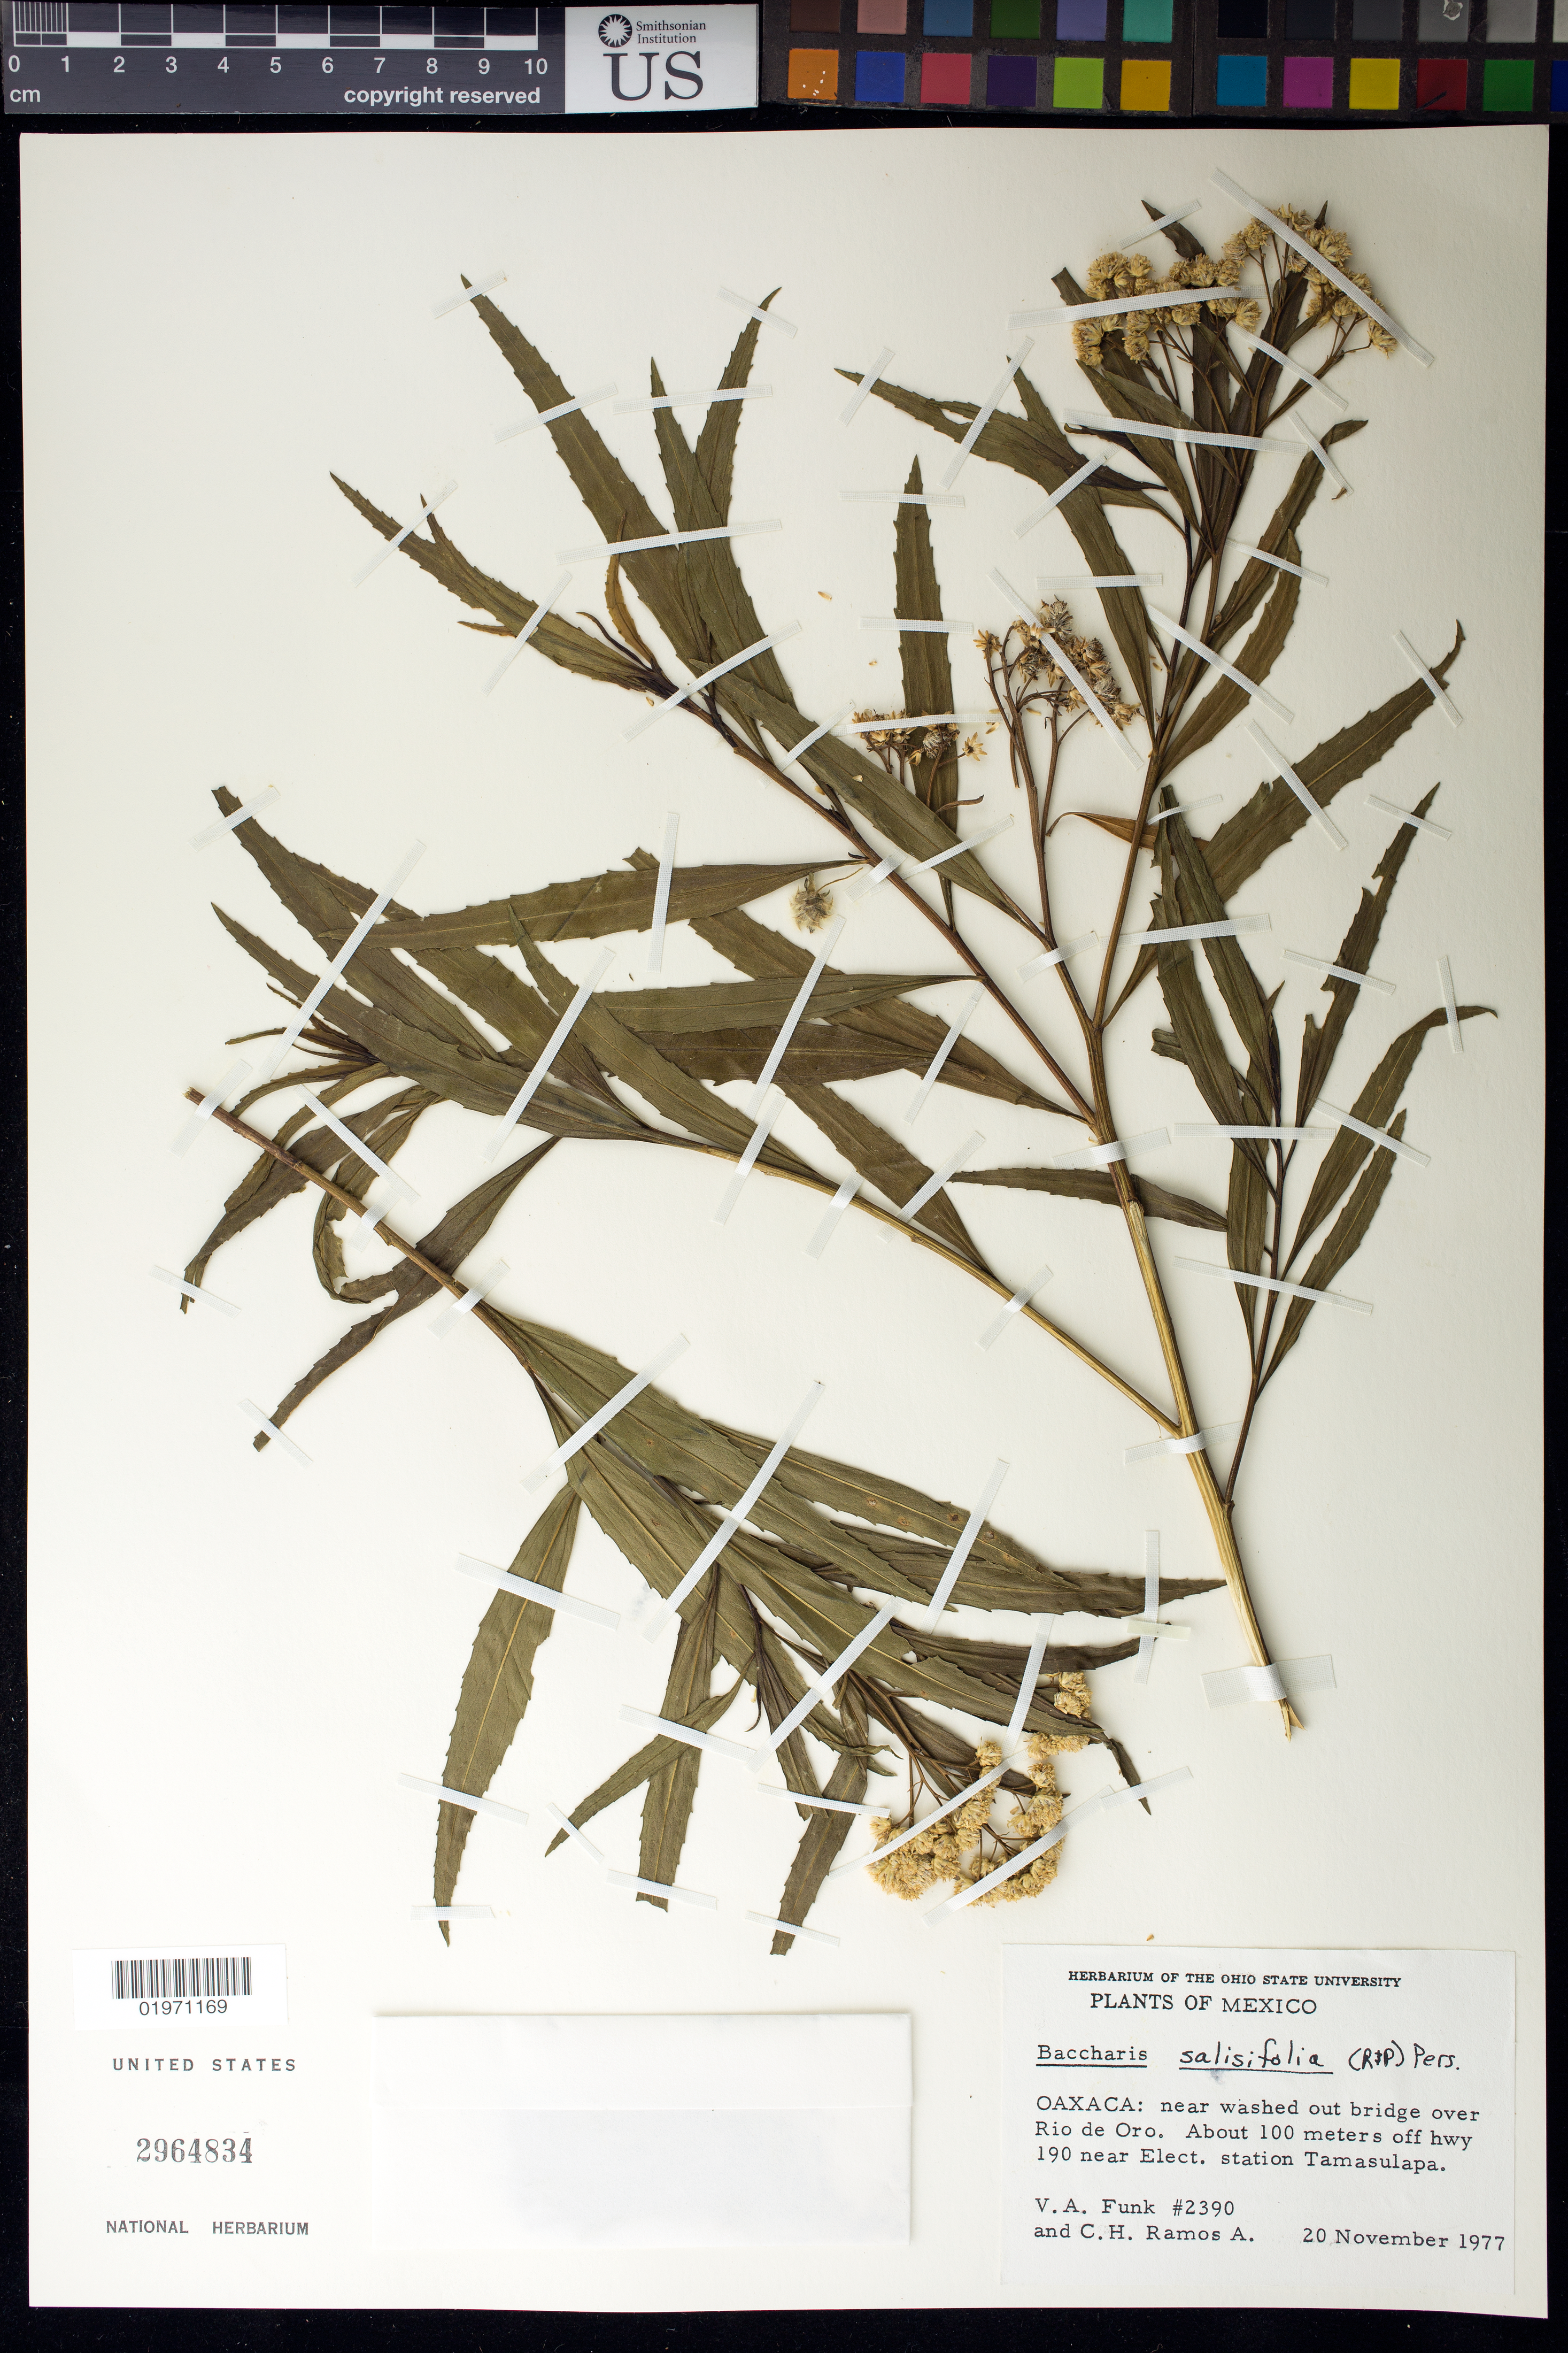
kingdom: Plantae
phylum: Tracheophyta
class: Magnoliopsida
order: Asterales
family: Asteraceae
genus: Baccharis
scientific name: Baccharis salicifolia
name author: (Ruiz & Pav.) Pers.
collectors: V. Funk & C. H. Ramos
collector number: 2390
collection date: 1977-11-20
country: Mexico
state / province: Oaxaca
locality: Near washed out bridge over Rio de Oro. About 100 meters off hwy 190 near Elect. station Tamasulapa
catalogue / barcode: US 2964834